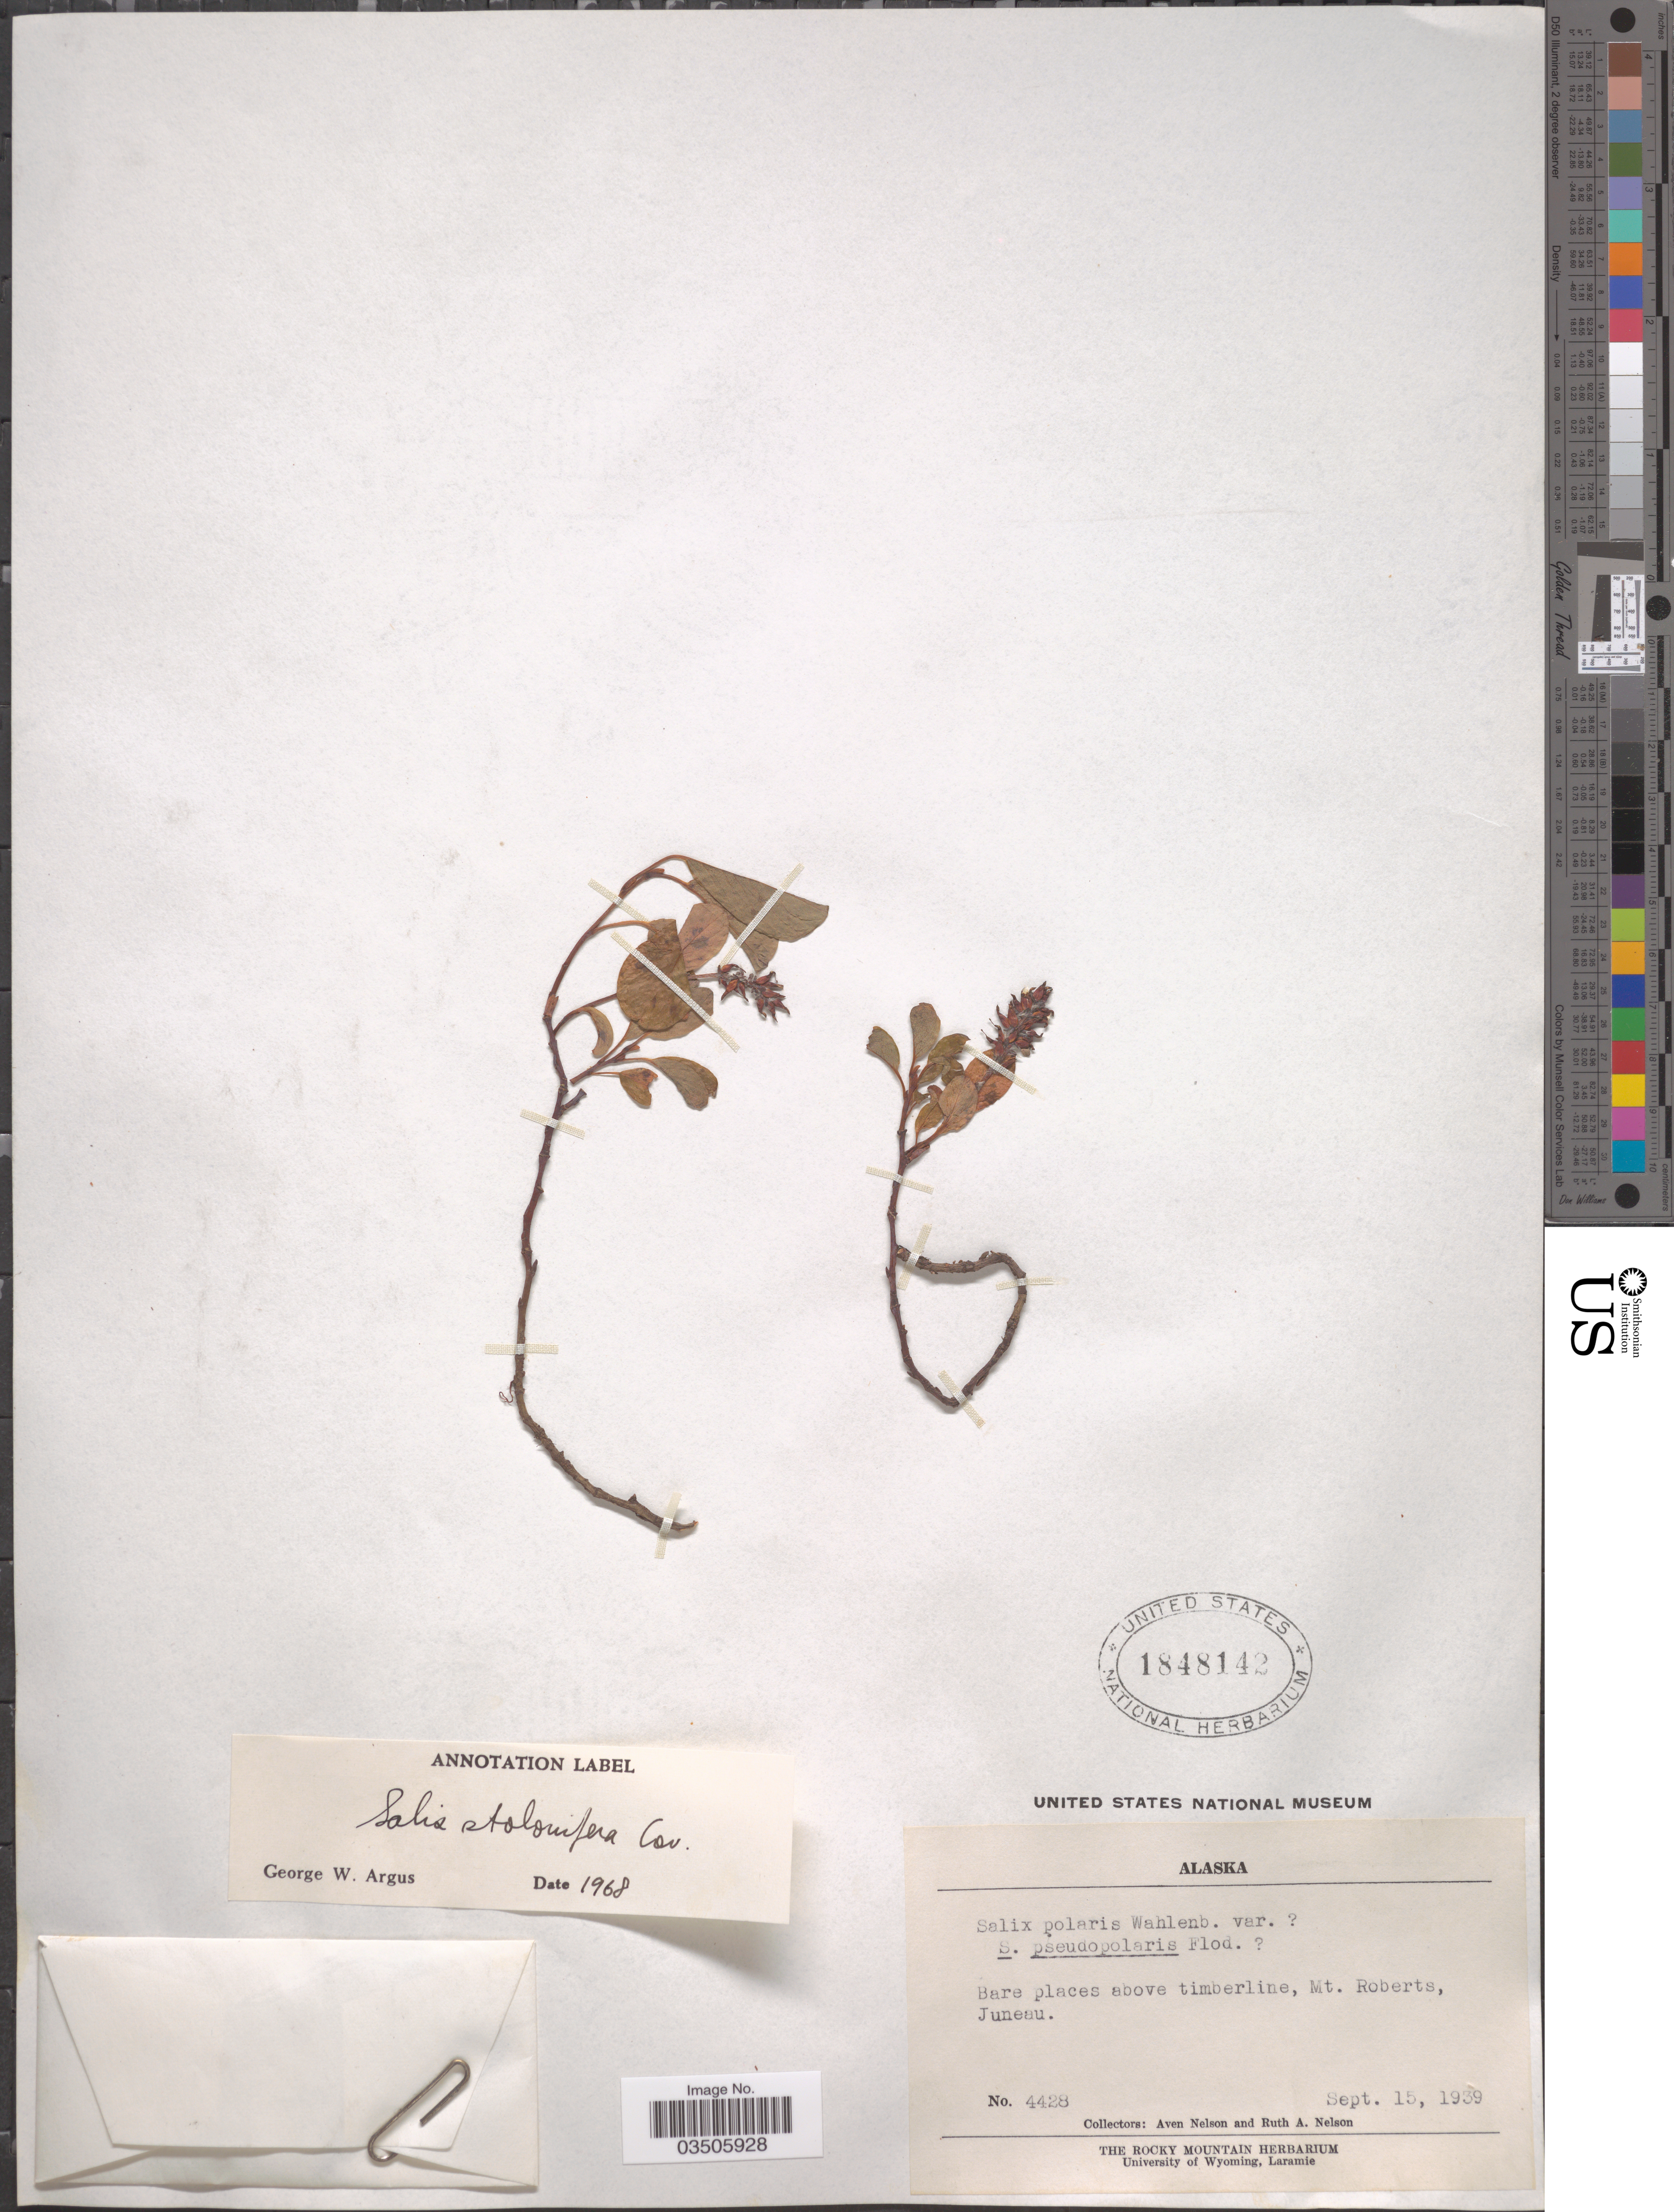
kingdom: Plantae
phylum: Tracheophyta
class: Magnoliopsida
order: Malpighiales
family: Salicaceae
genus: Salix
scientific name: Salix stolonifera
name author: Coville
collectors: A. Nelson & R. A. Nelson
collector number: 4428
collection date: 1939-09-15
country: United States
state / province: Alaska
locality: Bare places above timberline, Mt. Roberts, Juneau.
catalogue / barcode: US 1848142